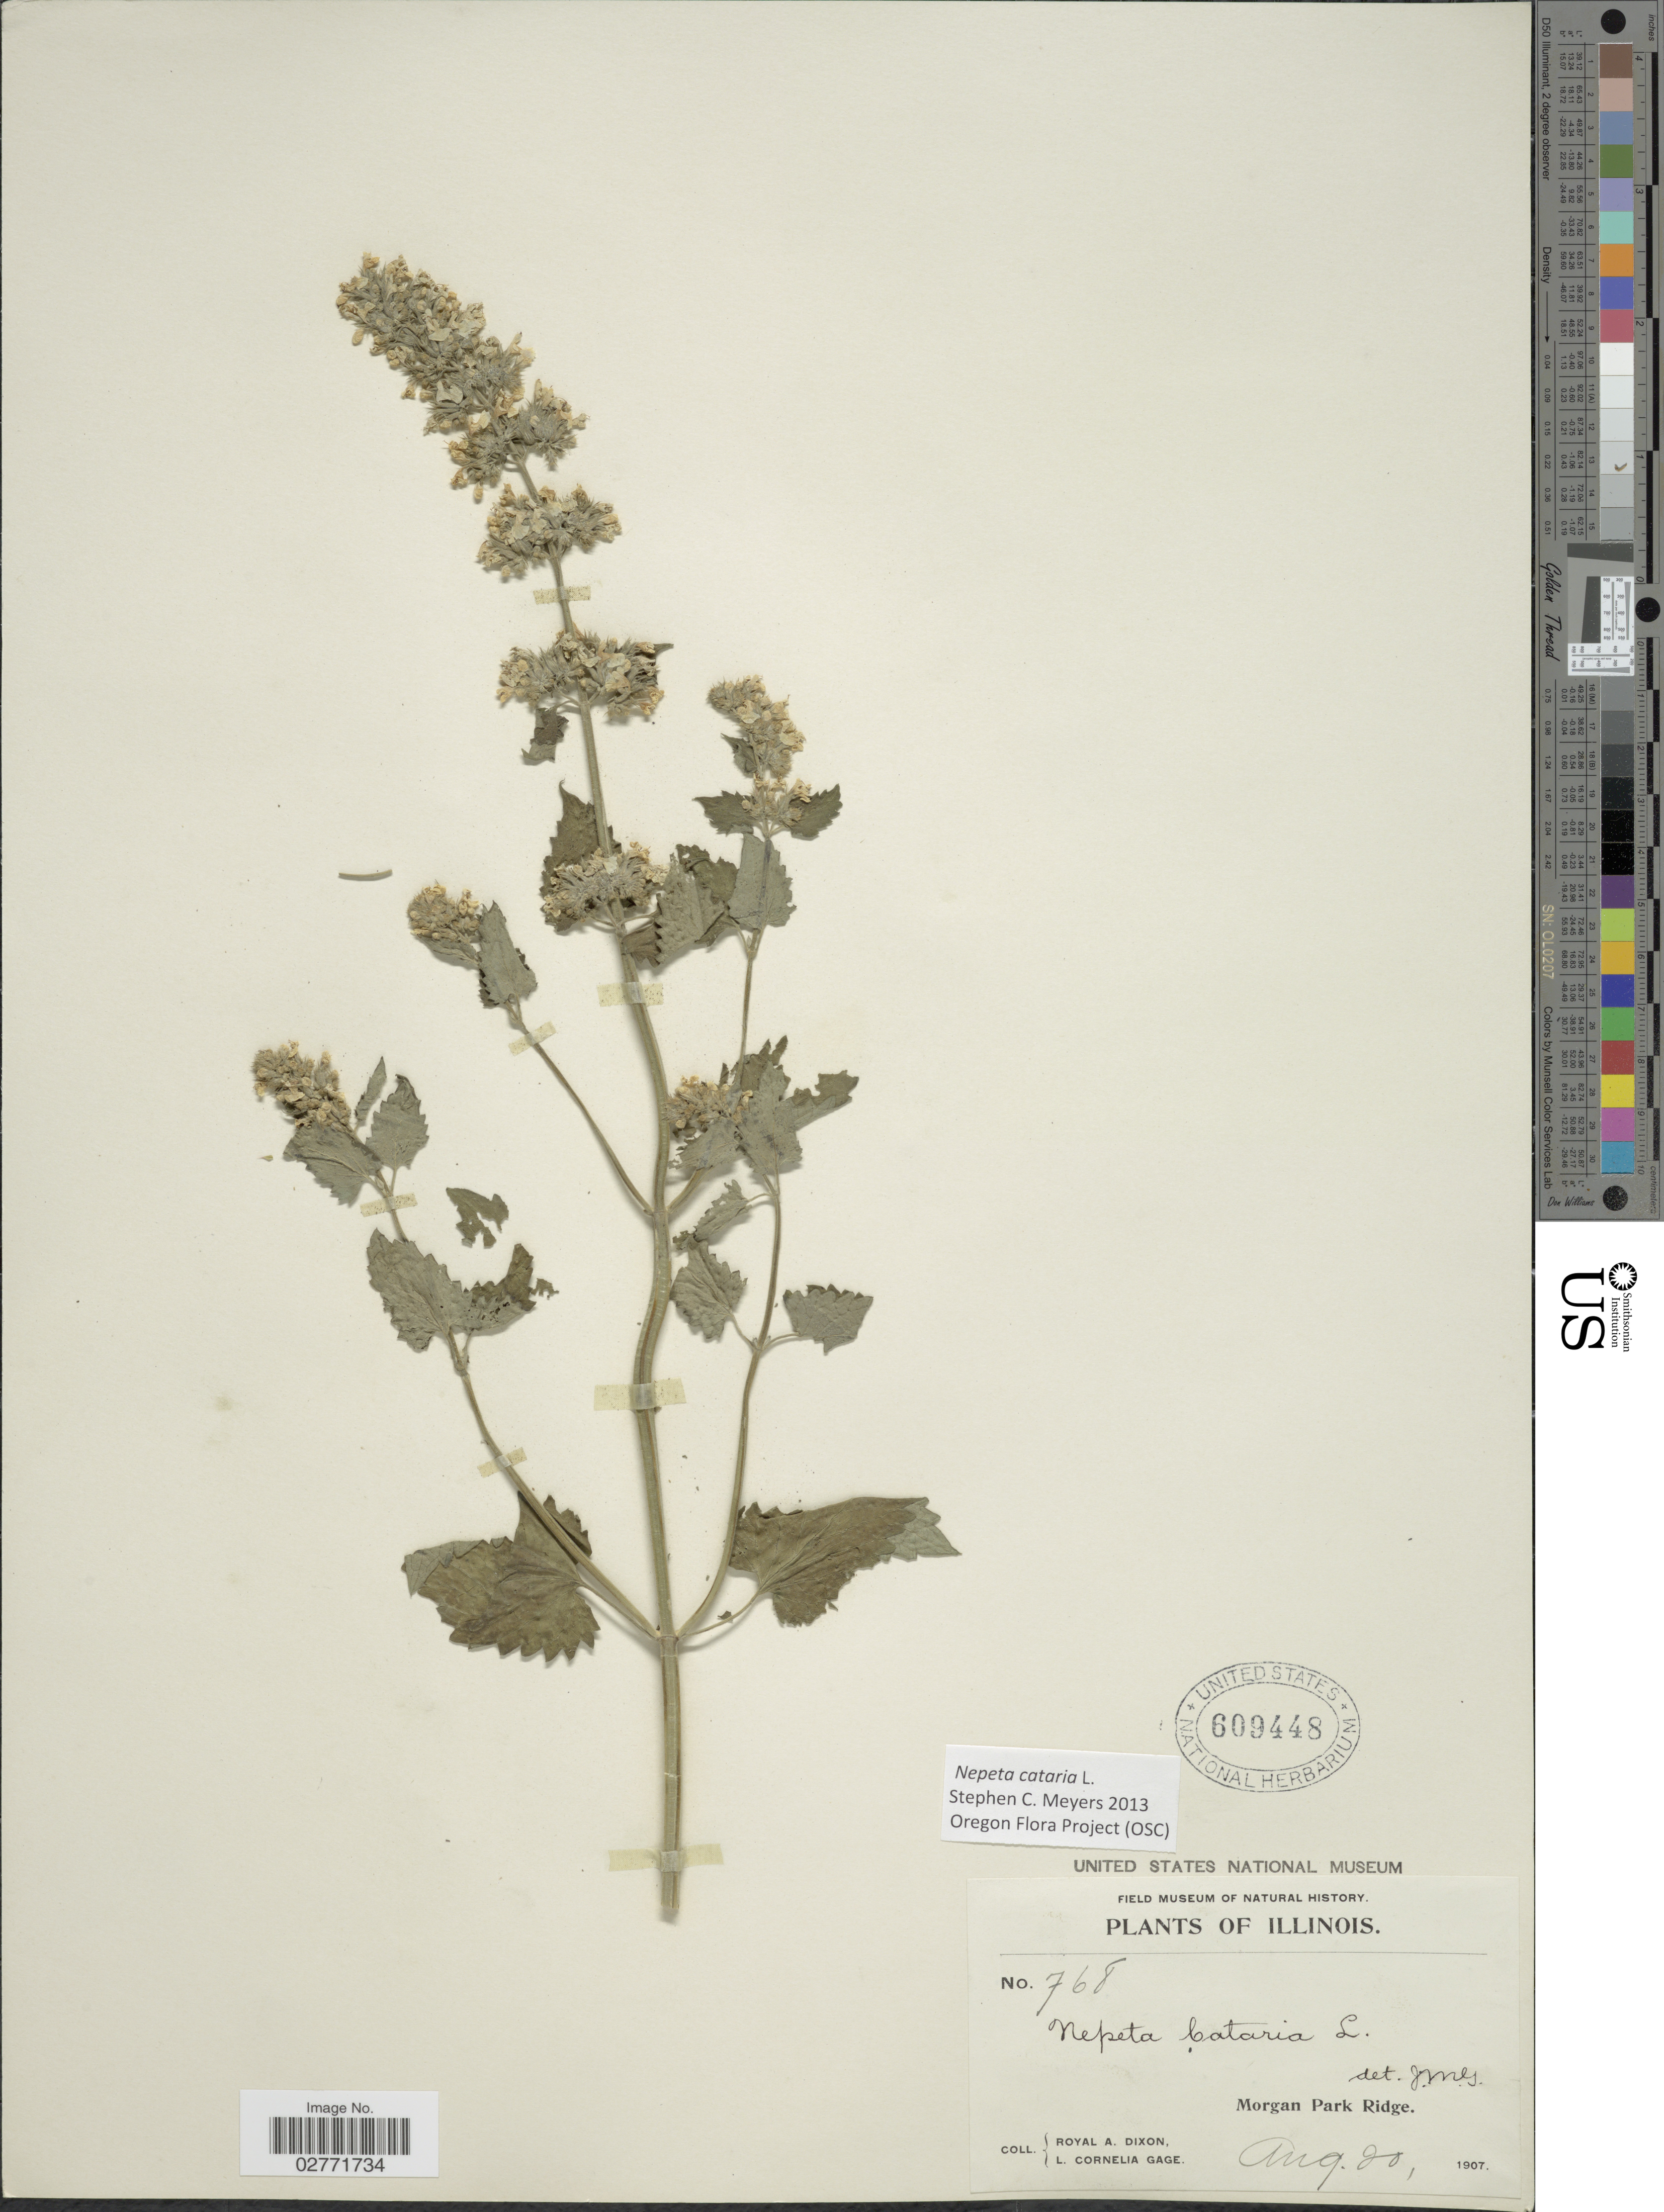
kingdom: Plantae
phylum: Tracheophyta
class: Magnoliopsida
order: Lamiales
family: Lamiaceae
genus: Nepeta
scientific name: Nepeta cataria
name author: L.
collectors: R. A. Dixon & L. Gage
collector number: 768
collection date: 1907-08-20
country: United States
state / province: Illinois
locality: Morgan Park Ridge.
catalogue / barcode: US 609448